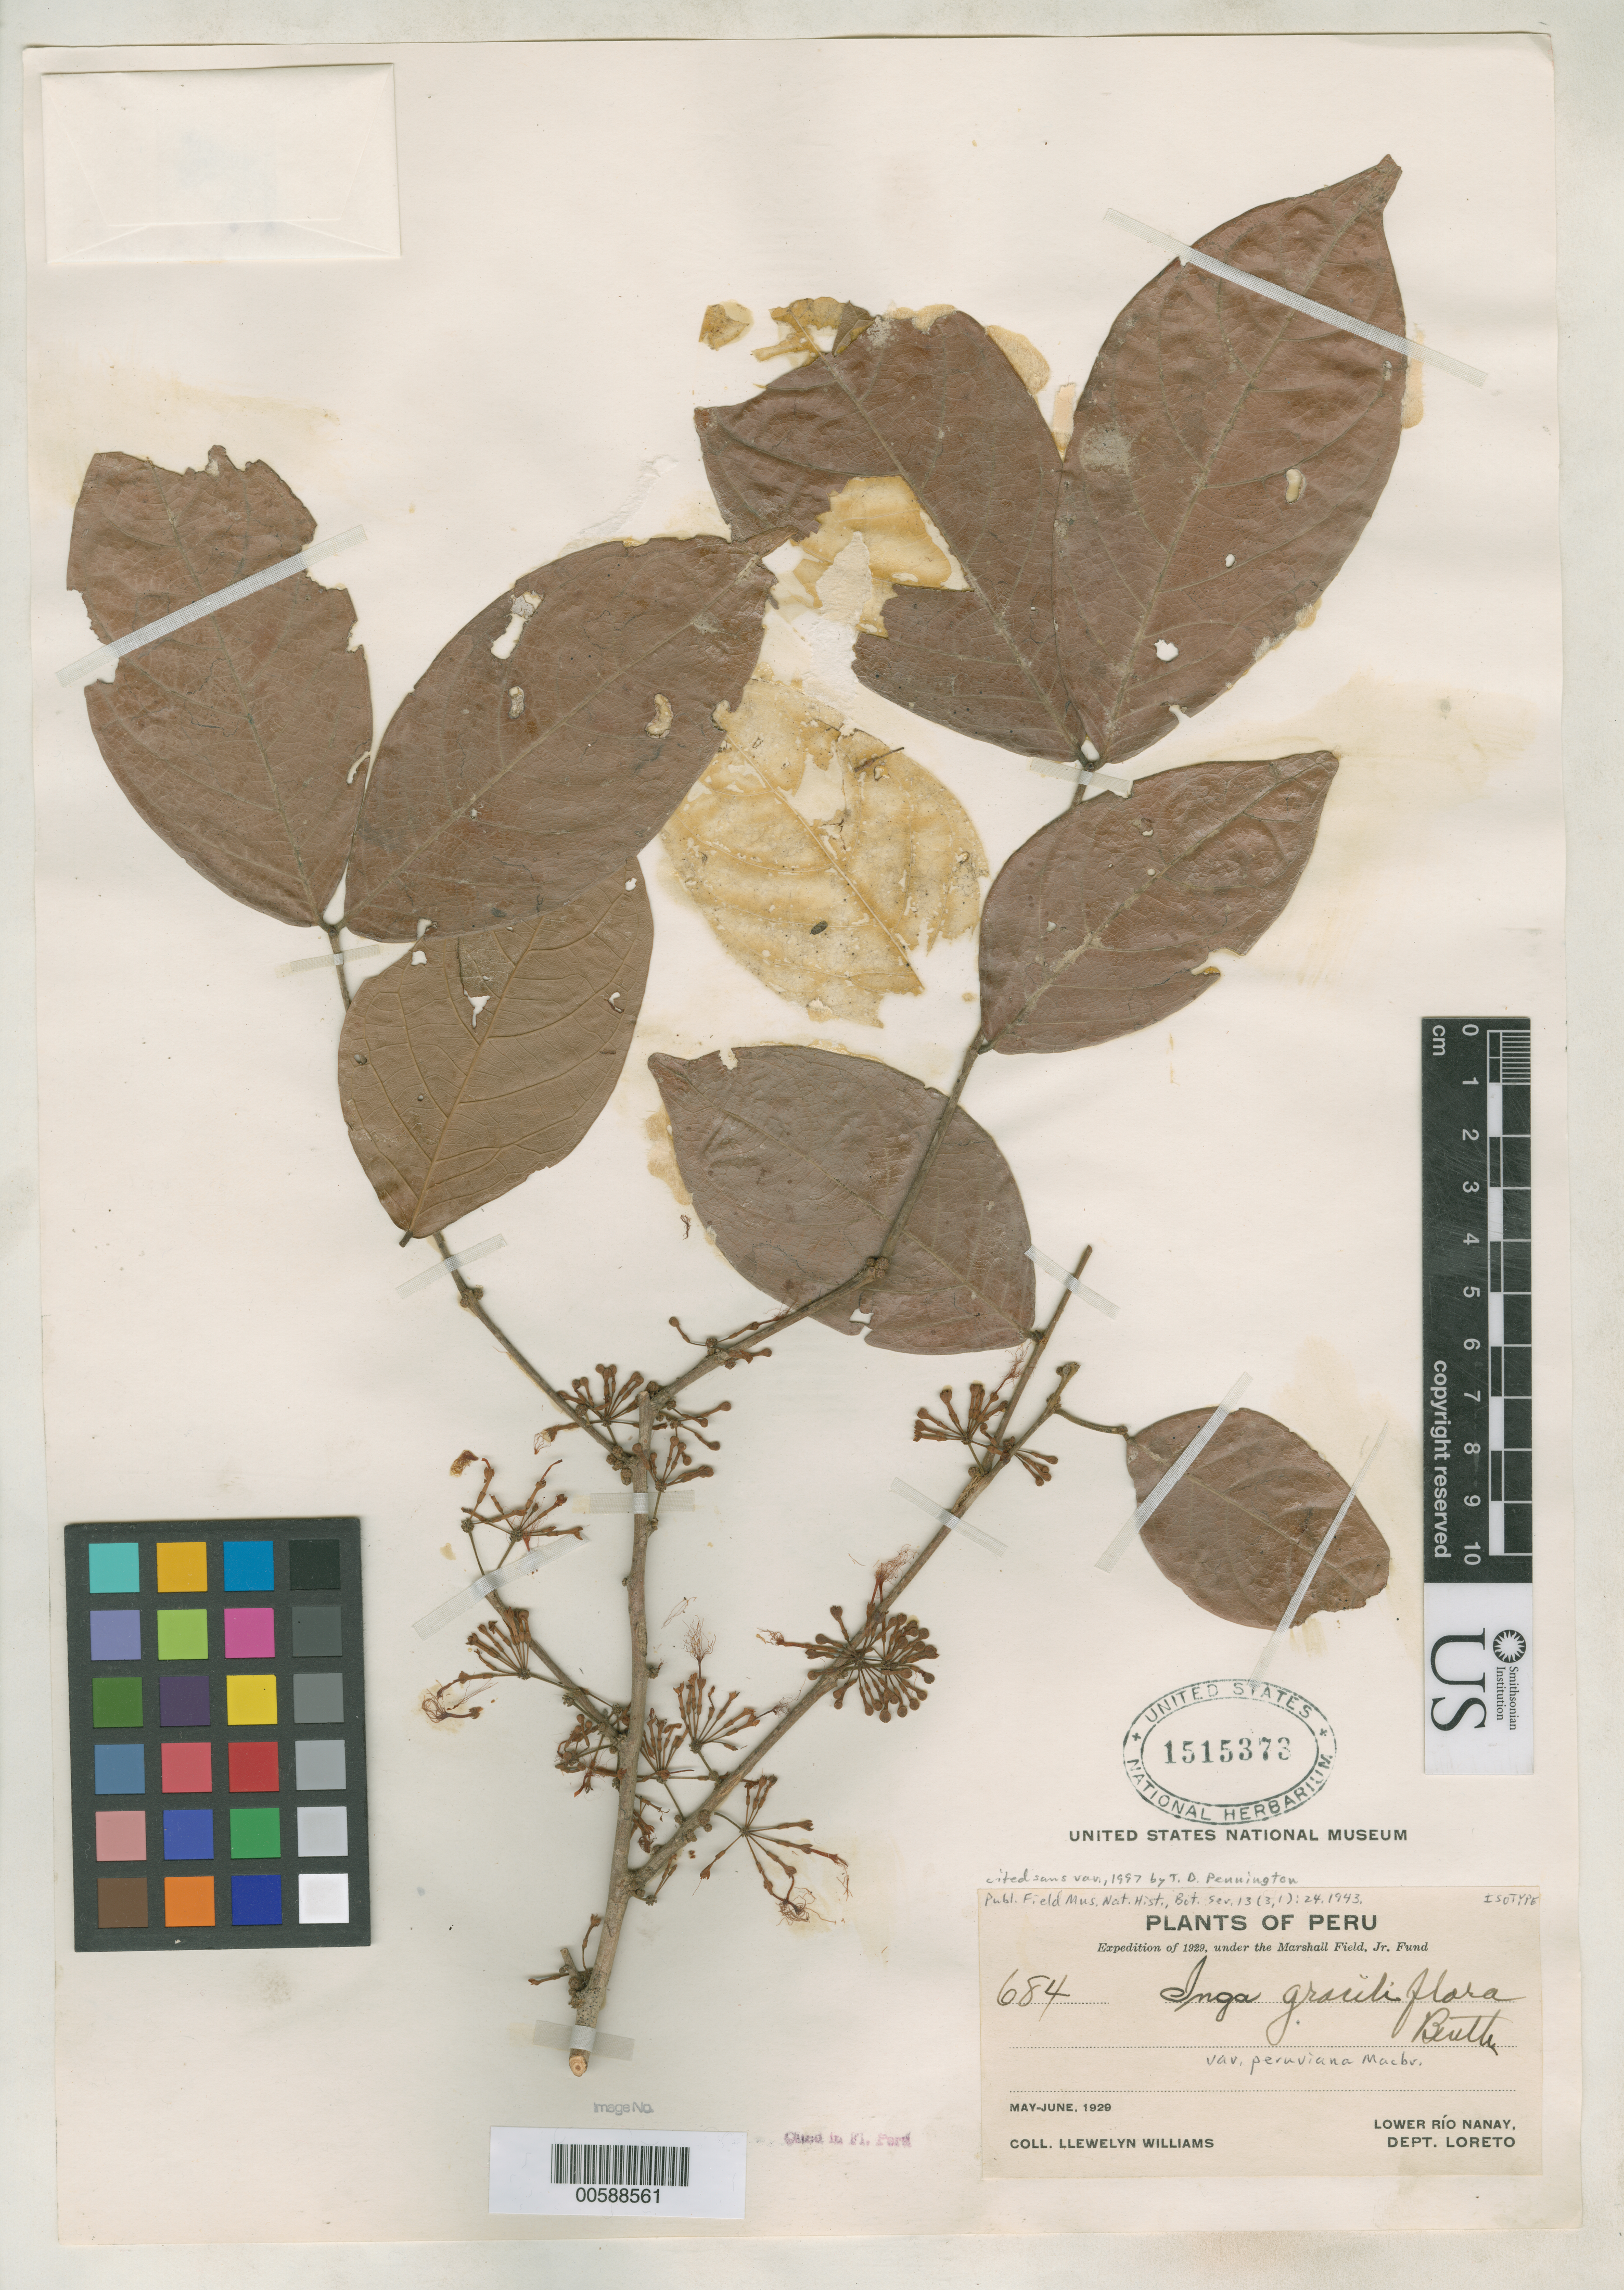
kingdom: Plantae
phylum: Tracheophyta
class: Magnoliopsida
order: Fabales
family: Fabaceae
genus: Inga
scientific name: Inga graciliflora var. peruviana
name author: J.F. Macbr.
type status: Isotype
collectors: Ll. Williams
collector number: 684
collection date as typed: May 1929 to -- Jun 1929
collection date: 1929-05/1929-06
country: Peru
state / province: Loreto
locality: Lower Rio Nanay.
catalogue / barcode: US 1515373